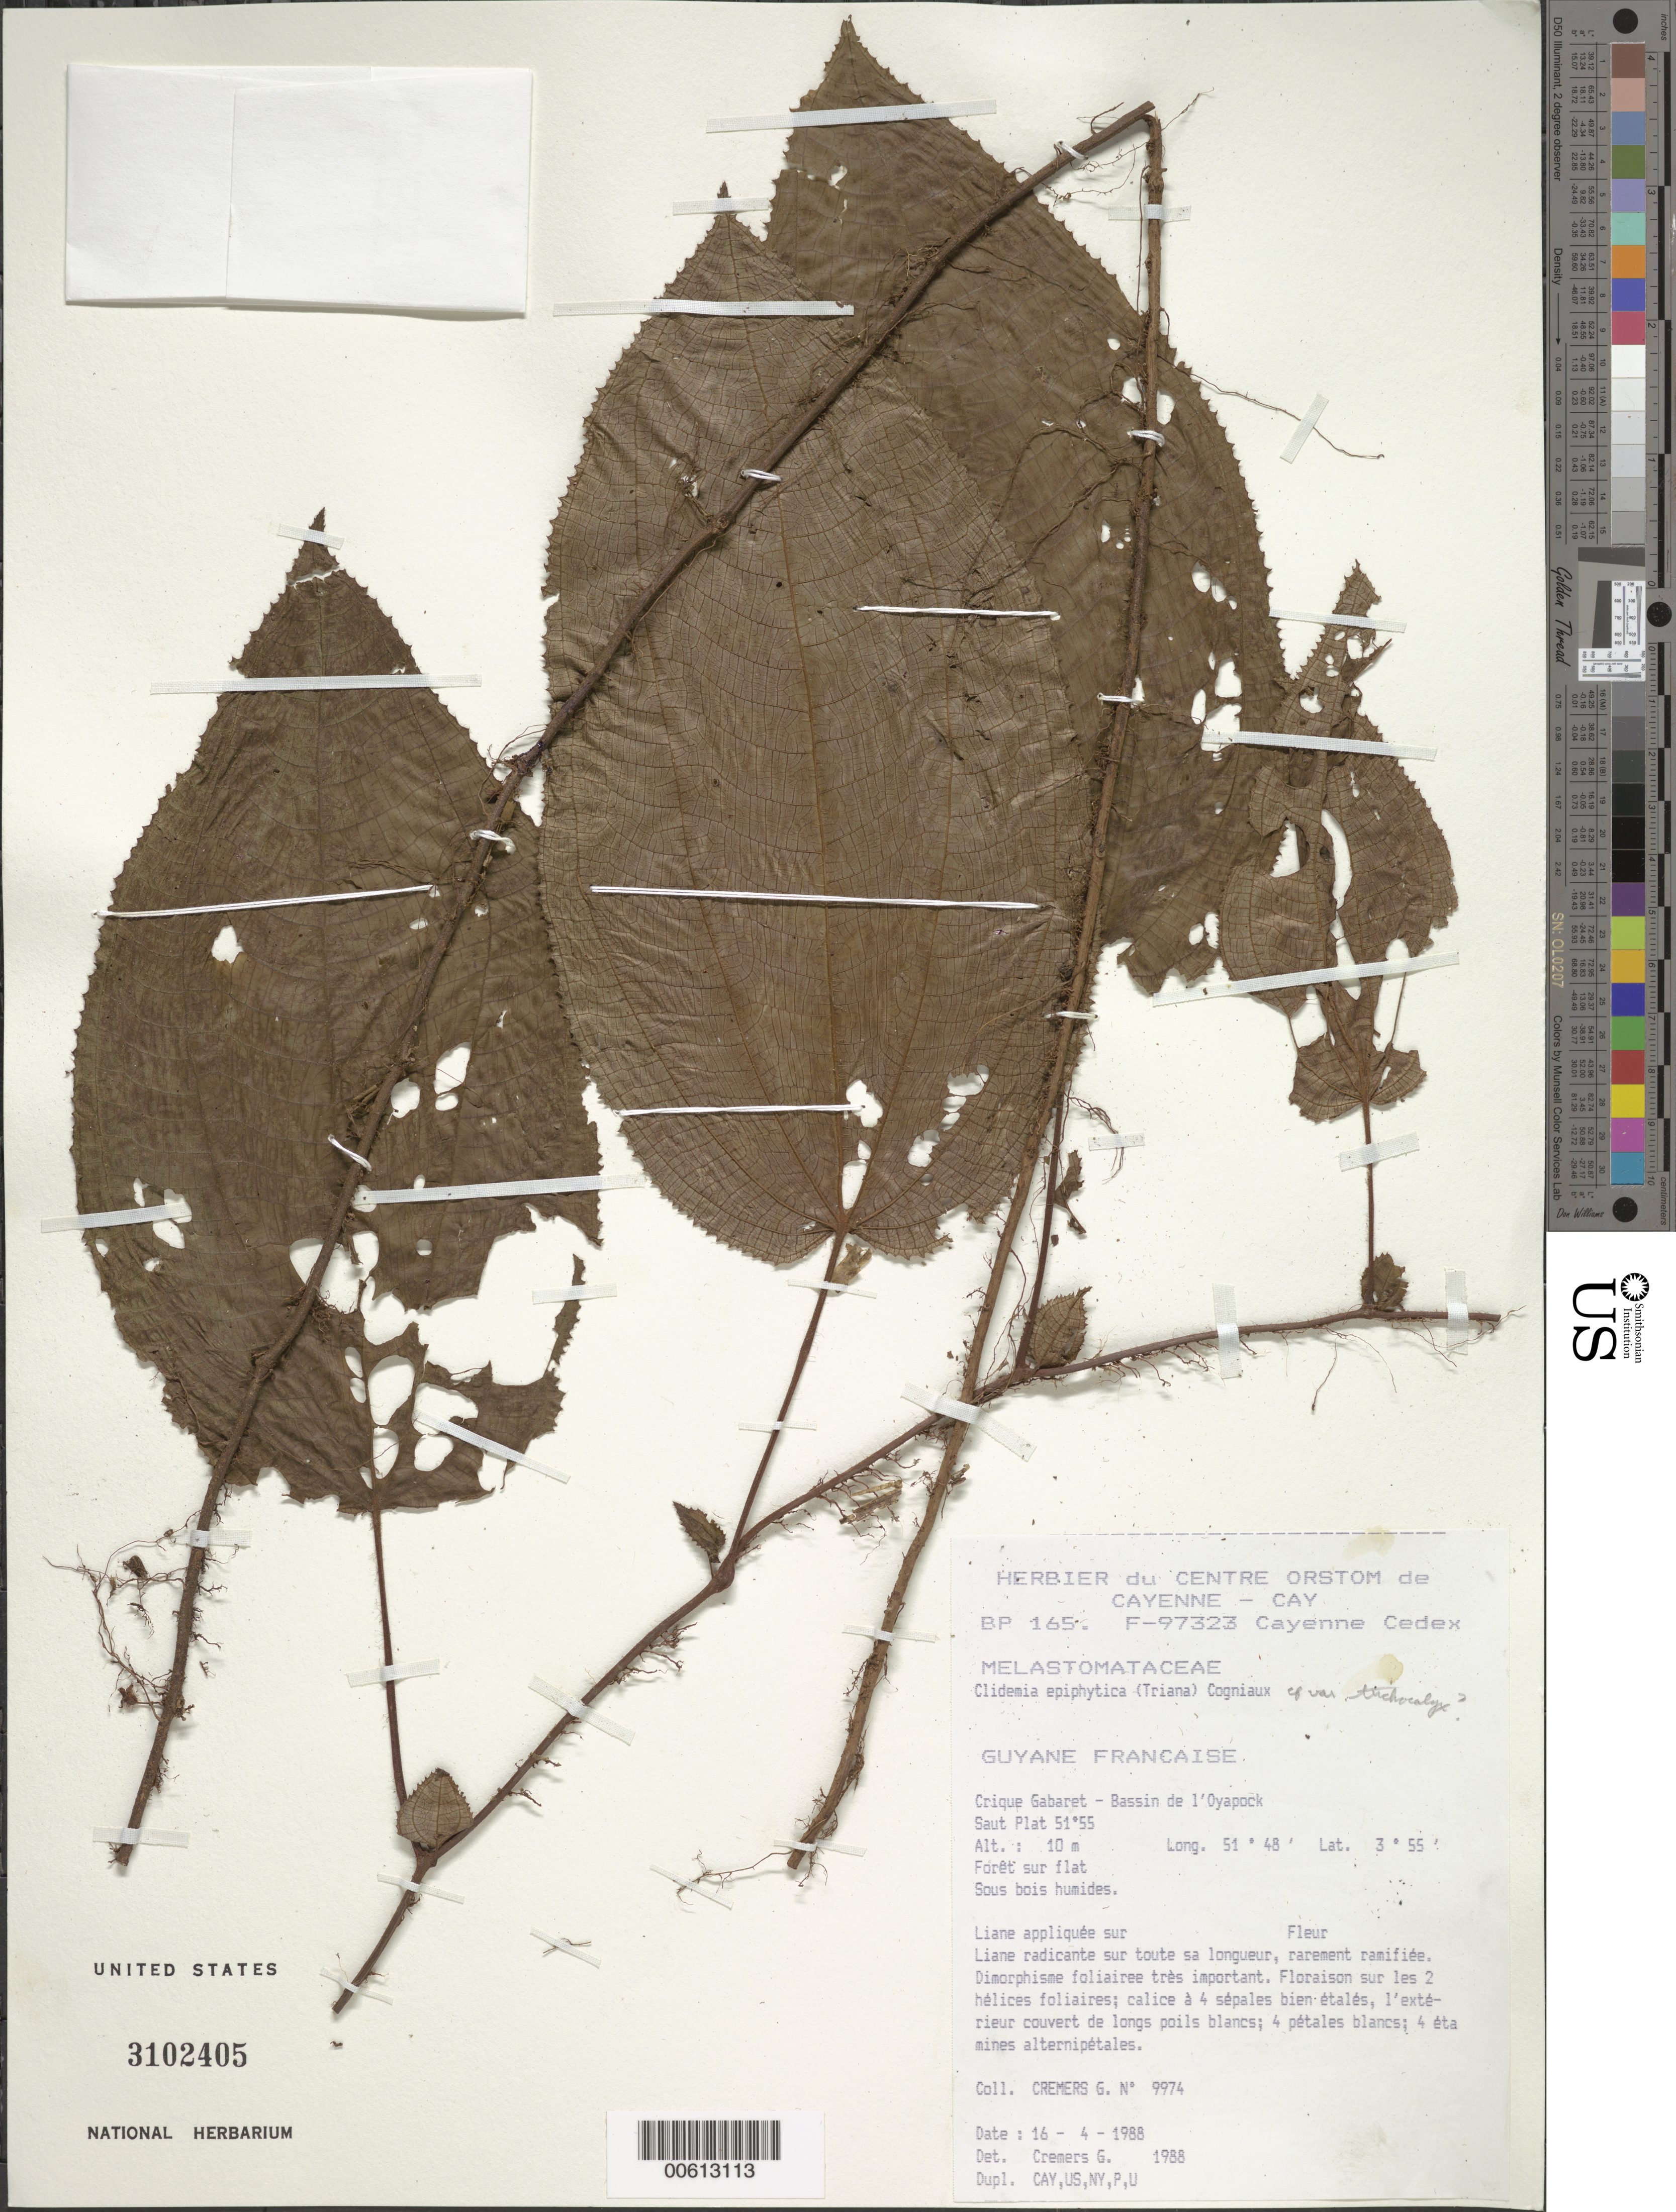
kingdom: Plantae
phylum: Tracheophyta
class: Magnoliopsida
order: Myrtales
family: Melastomataceae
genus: Clidemia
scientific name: Clidemia epiphytica var. trichocalyx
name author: (S.F. Blake) Wurdack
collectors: G. Cremers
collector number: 9974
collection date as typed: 14-Apr-88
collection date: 1988-04-14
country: French Guiana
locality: Crique Gabaret, Bassin de l'Oyapock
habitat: Laine appliquee sur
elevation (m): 10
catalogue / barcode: US 3102405